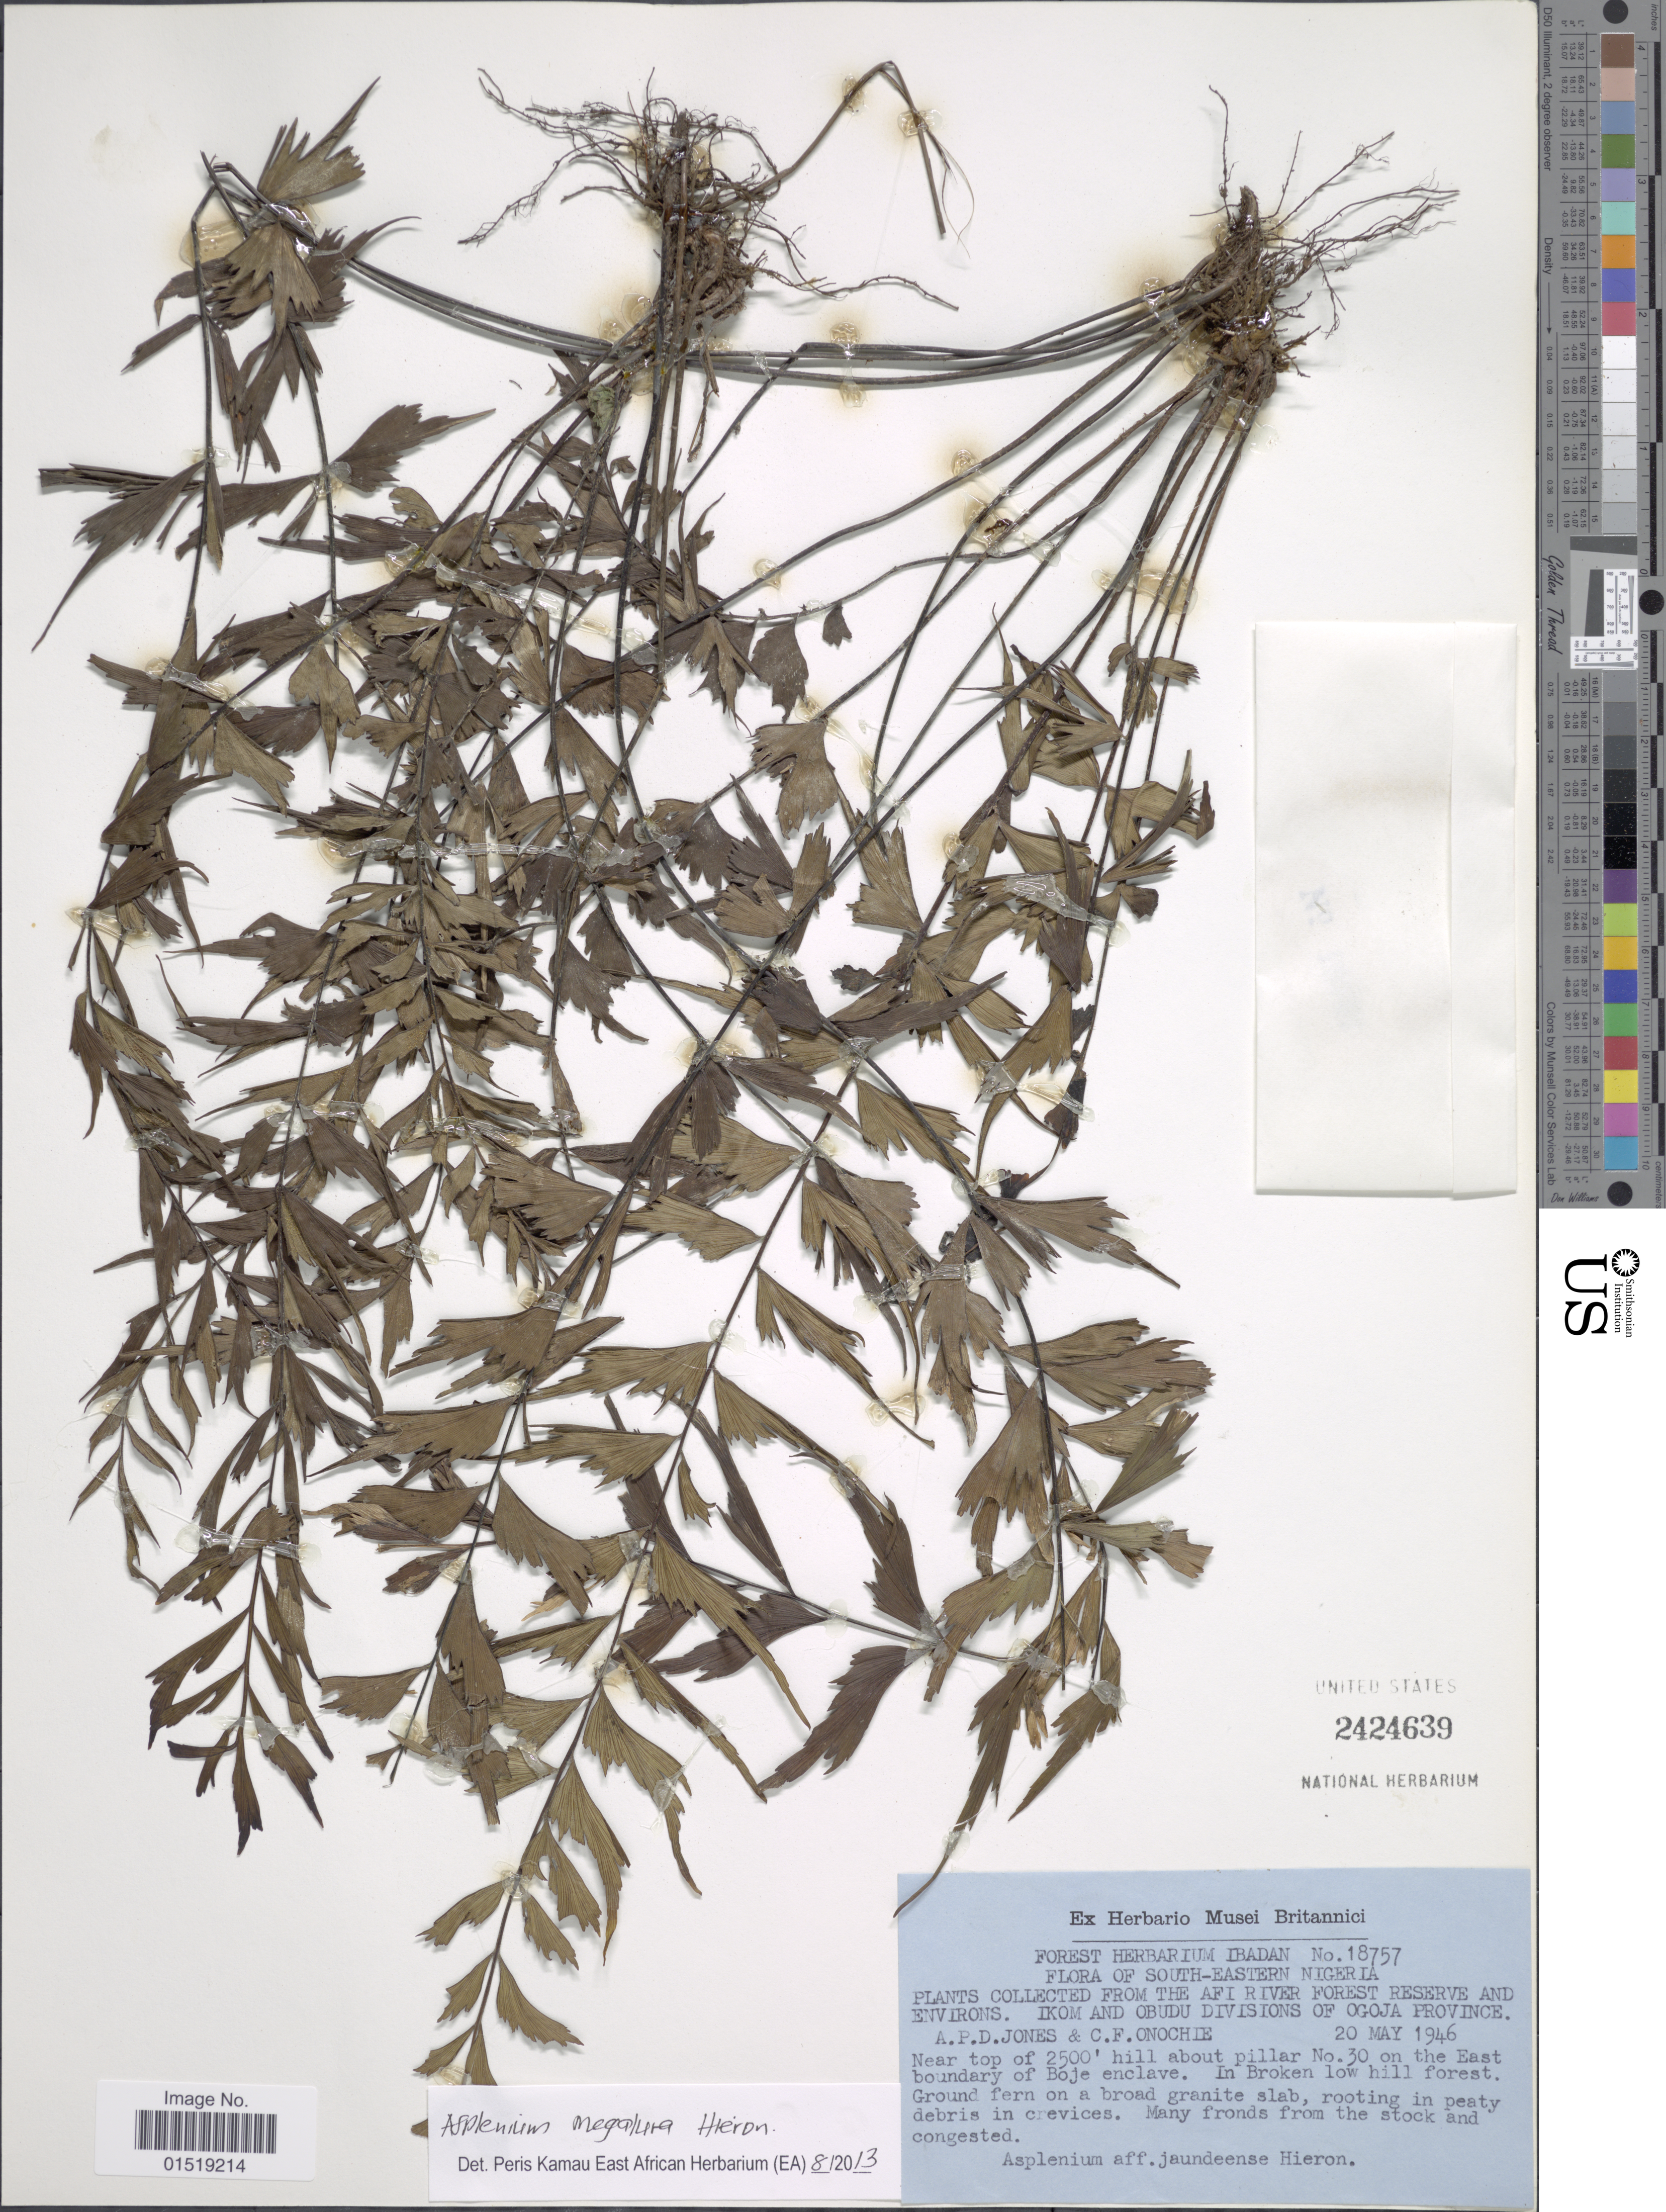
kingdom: Plantae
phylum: Tracheophyta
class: Polypodiopsida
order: Polypodiales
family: Aspleniaceae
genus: Asplenium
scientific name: Asplenium megalura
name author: Baker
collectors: A. P. Jones & C. Onochie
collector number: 18757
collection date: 1946-05-20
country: Nigeria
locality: South-Eastern Nigeria. From the Afi River Forest Reserve and Environs. Ikom and Obudu Divisions of Ogoja Province.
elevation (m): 762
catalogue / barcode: US 2424639